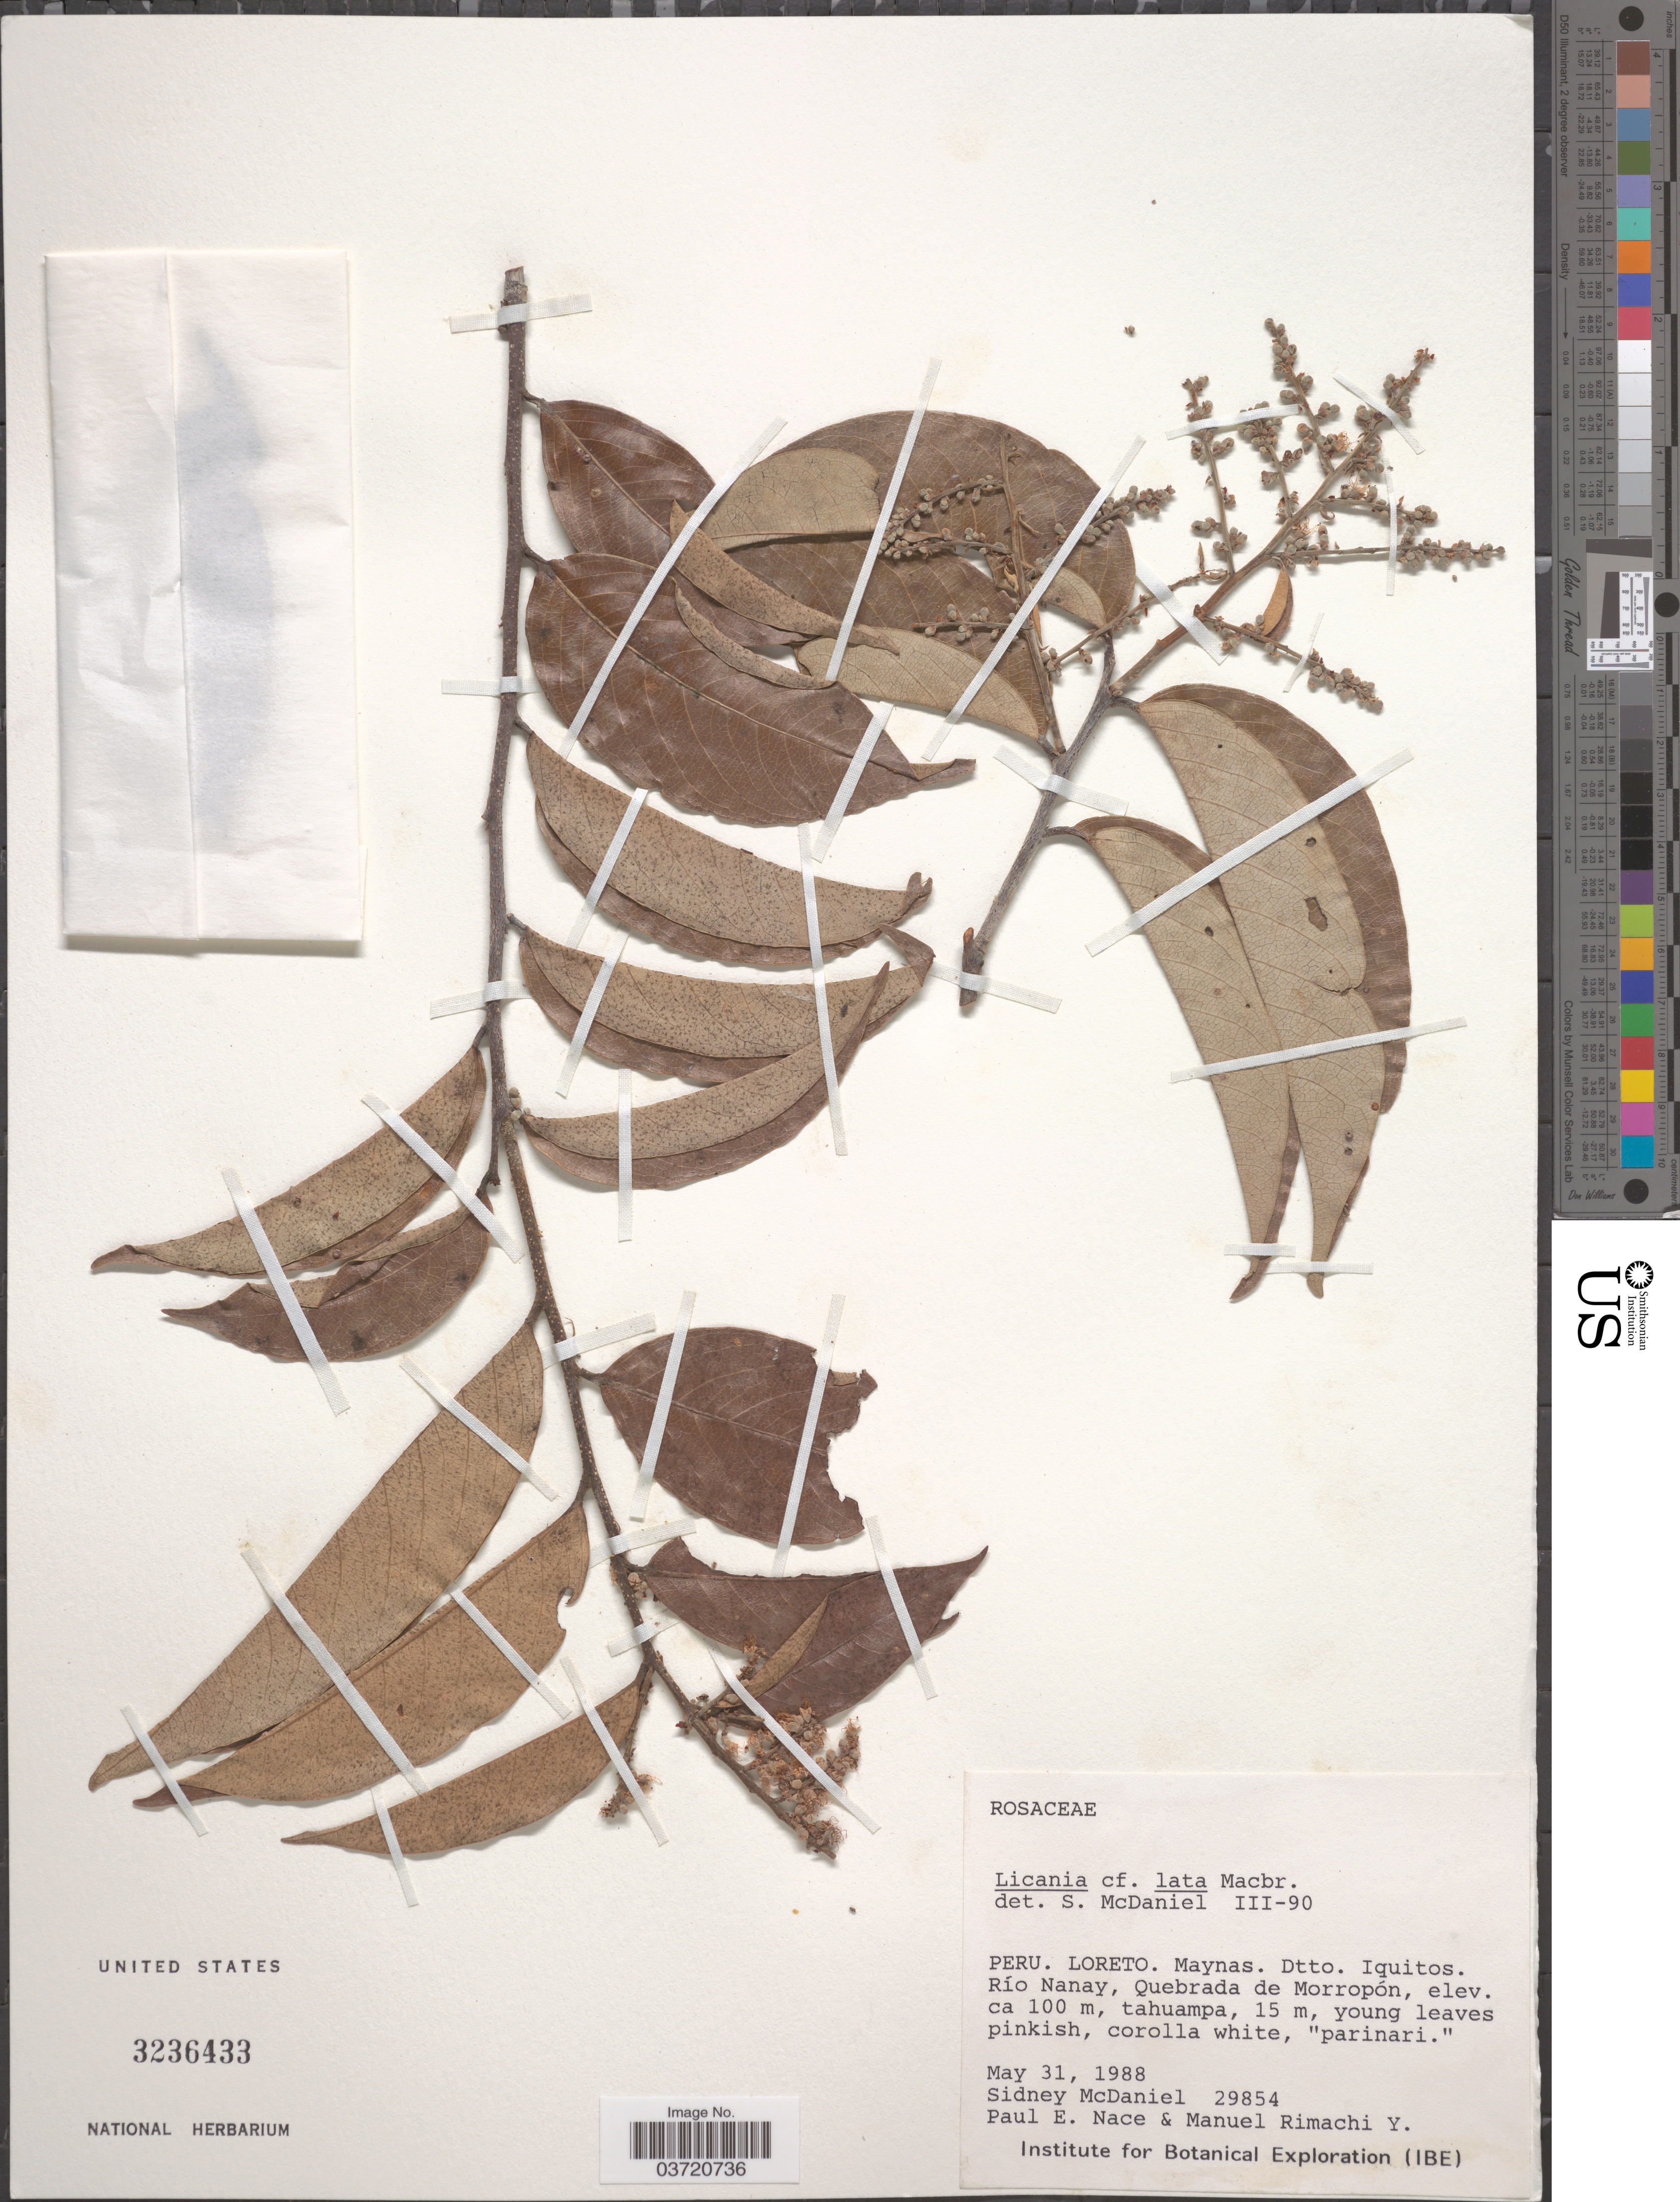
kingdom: Plantae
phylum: Tracheophyta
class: Magnoliopsida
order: Malpighiales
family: Chrysobalanaceae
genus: Leptobalanus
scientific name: Leptobalanus latus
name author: (J.F. Macbr.) Sothers & Prance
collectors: S. McDaniel, P. Nace & M. Rimachi Y.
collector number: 29854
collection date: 1988-05-31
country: Peru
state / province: Loreto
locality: Maynas. Dtto. Iquitos. Río Nanay, Quebrada de Morropón.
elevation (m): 100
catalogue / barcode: US 3236433